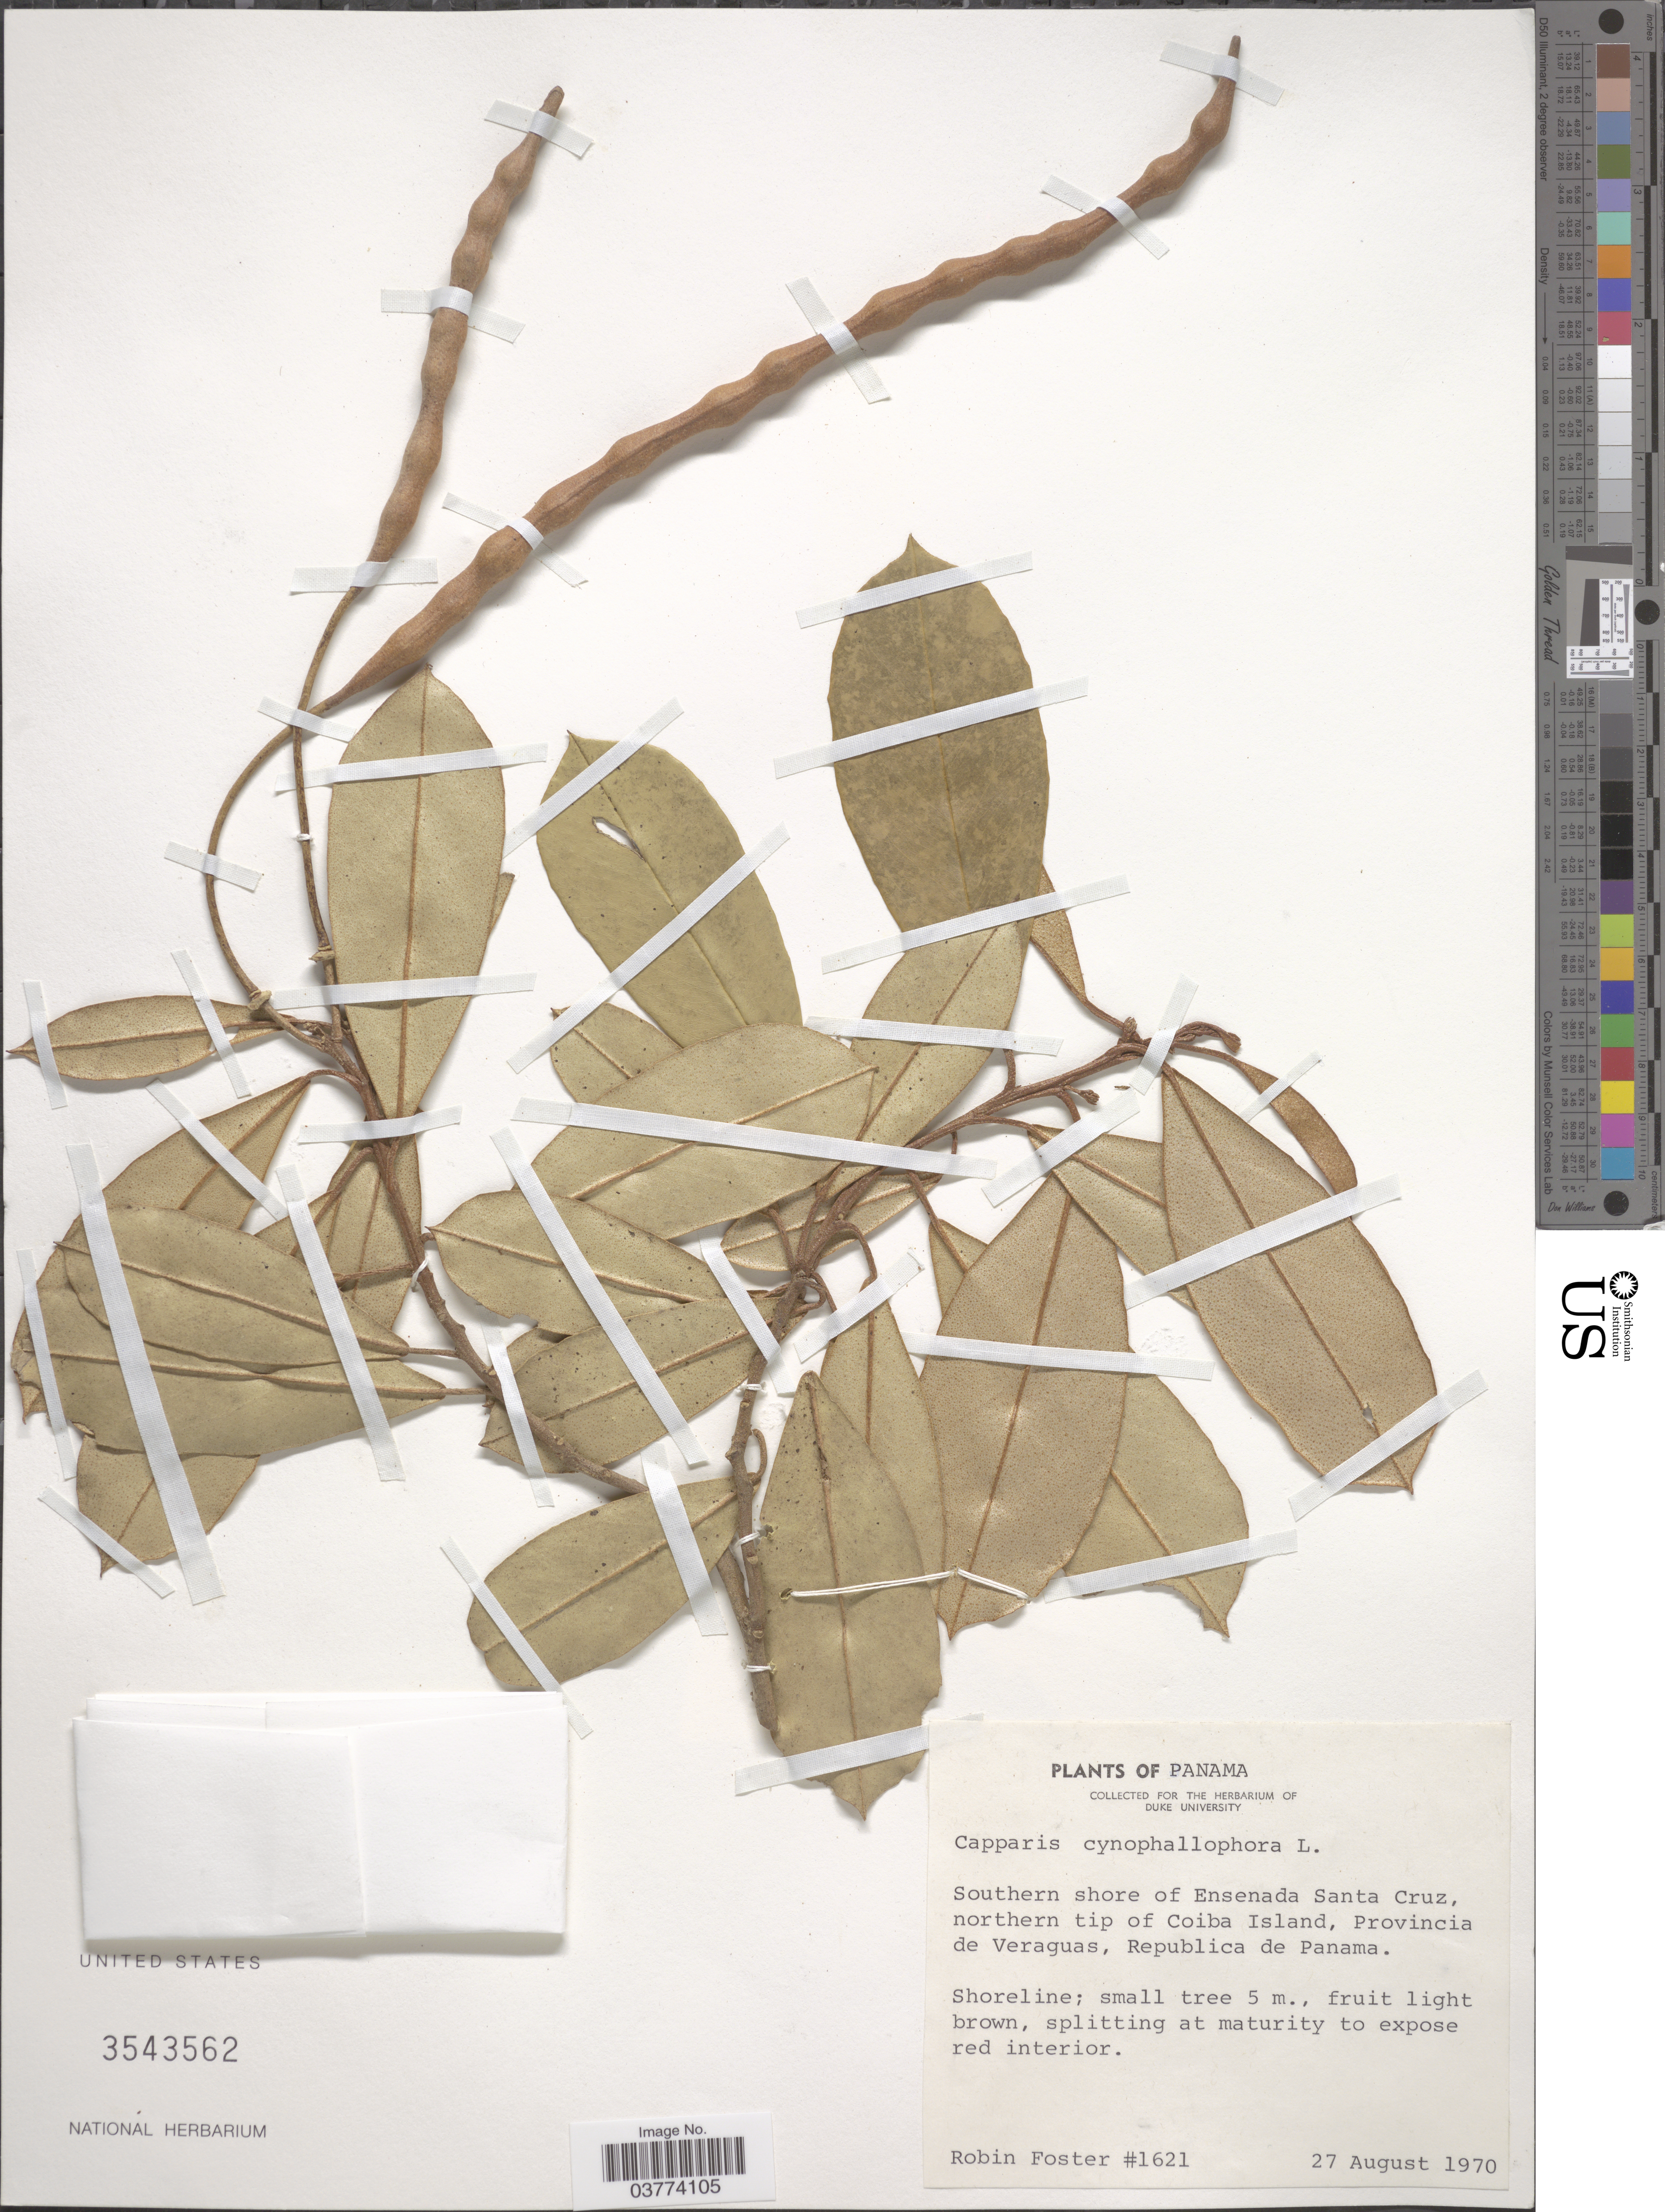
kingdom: Plantae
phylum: Tracheophyta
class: Magnoliopsida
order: Brassicales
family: Capparaceae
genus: Quadrella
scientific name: Quadrella cynophallophora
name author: (L.) Hutch.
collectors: R. B. Foster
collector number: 1621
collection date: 1970-08-27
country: Panama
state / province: Veraguas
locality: Southern slope of Ensenada Santa Cruz, northern tip of Coiba Island, Republica de Panama.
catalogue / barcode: US 3543562